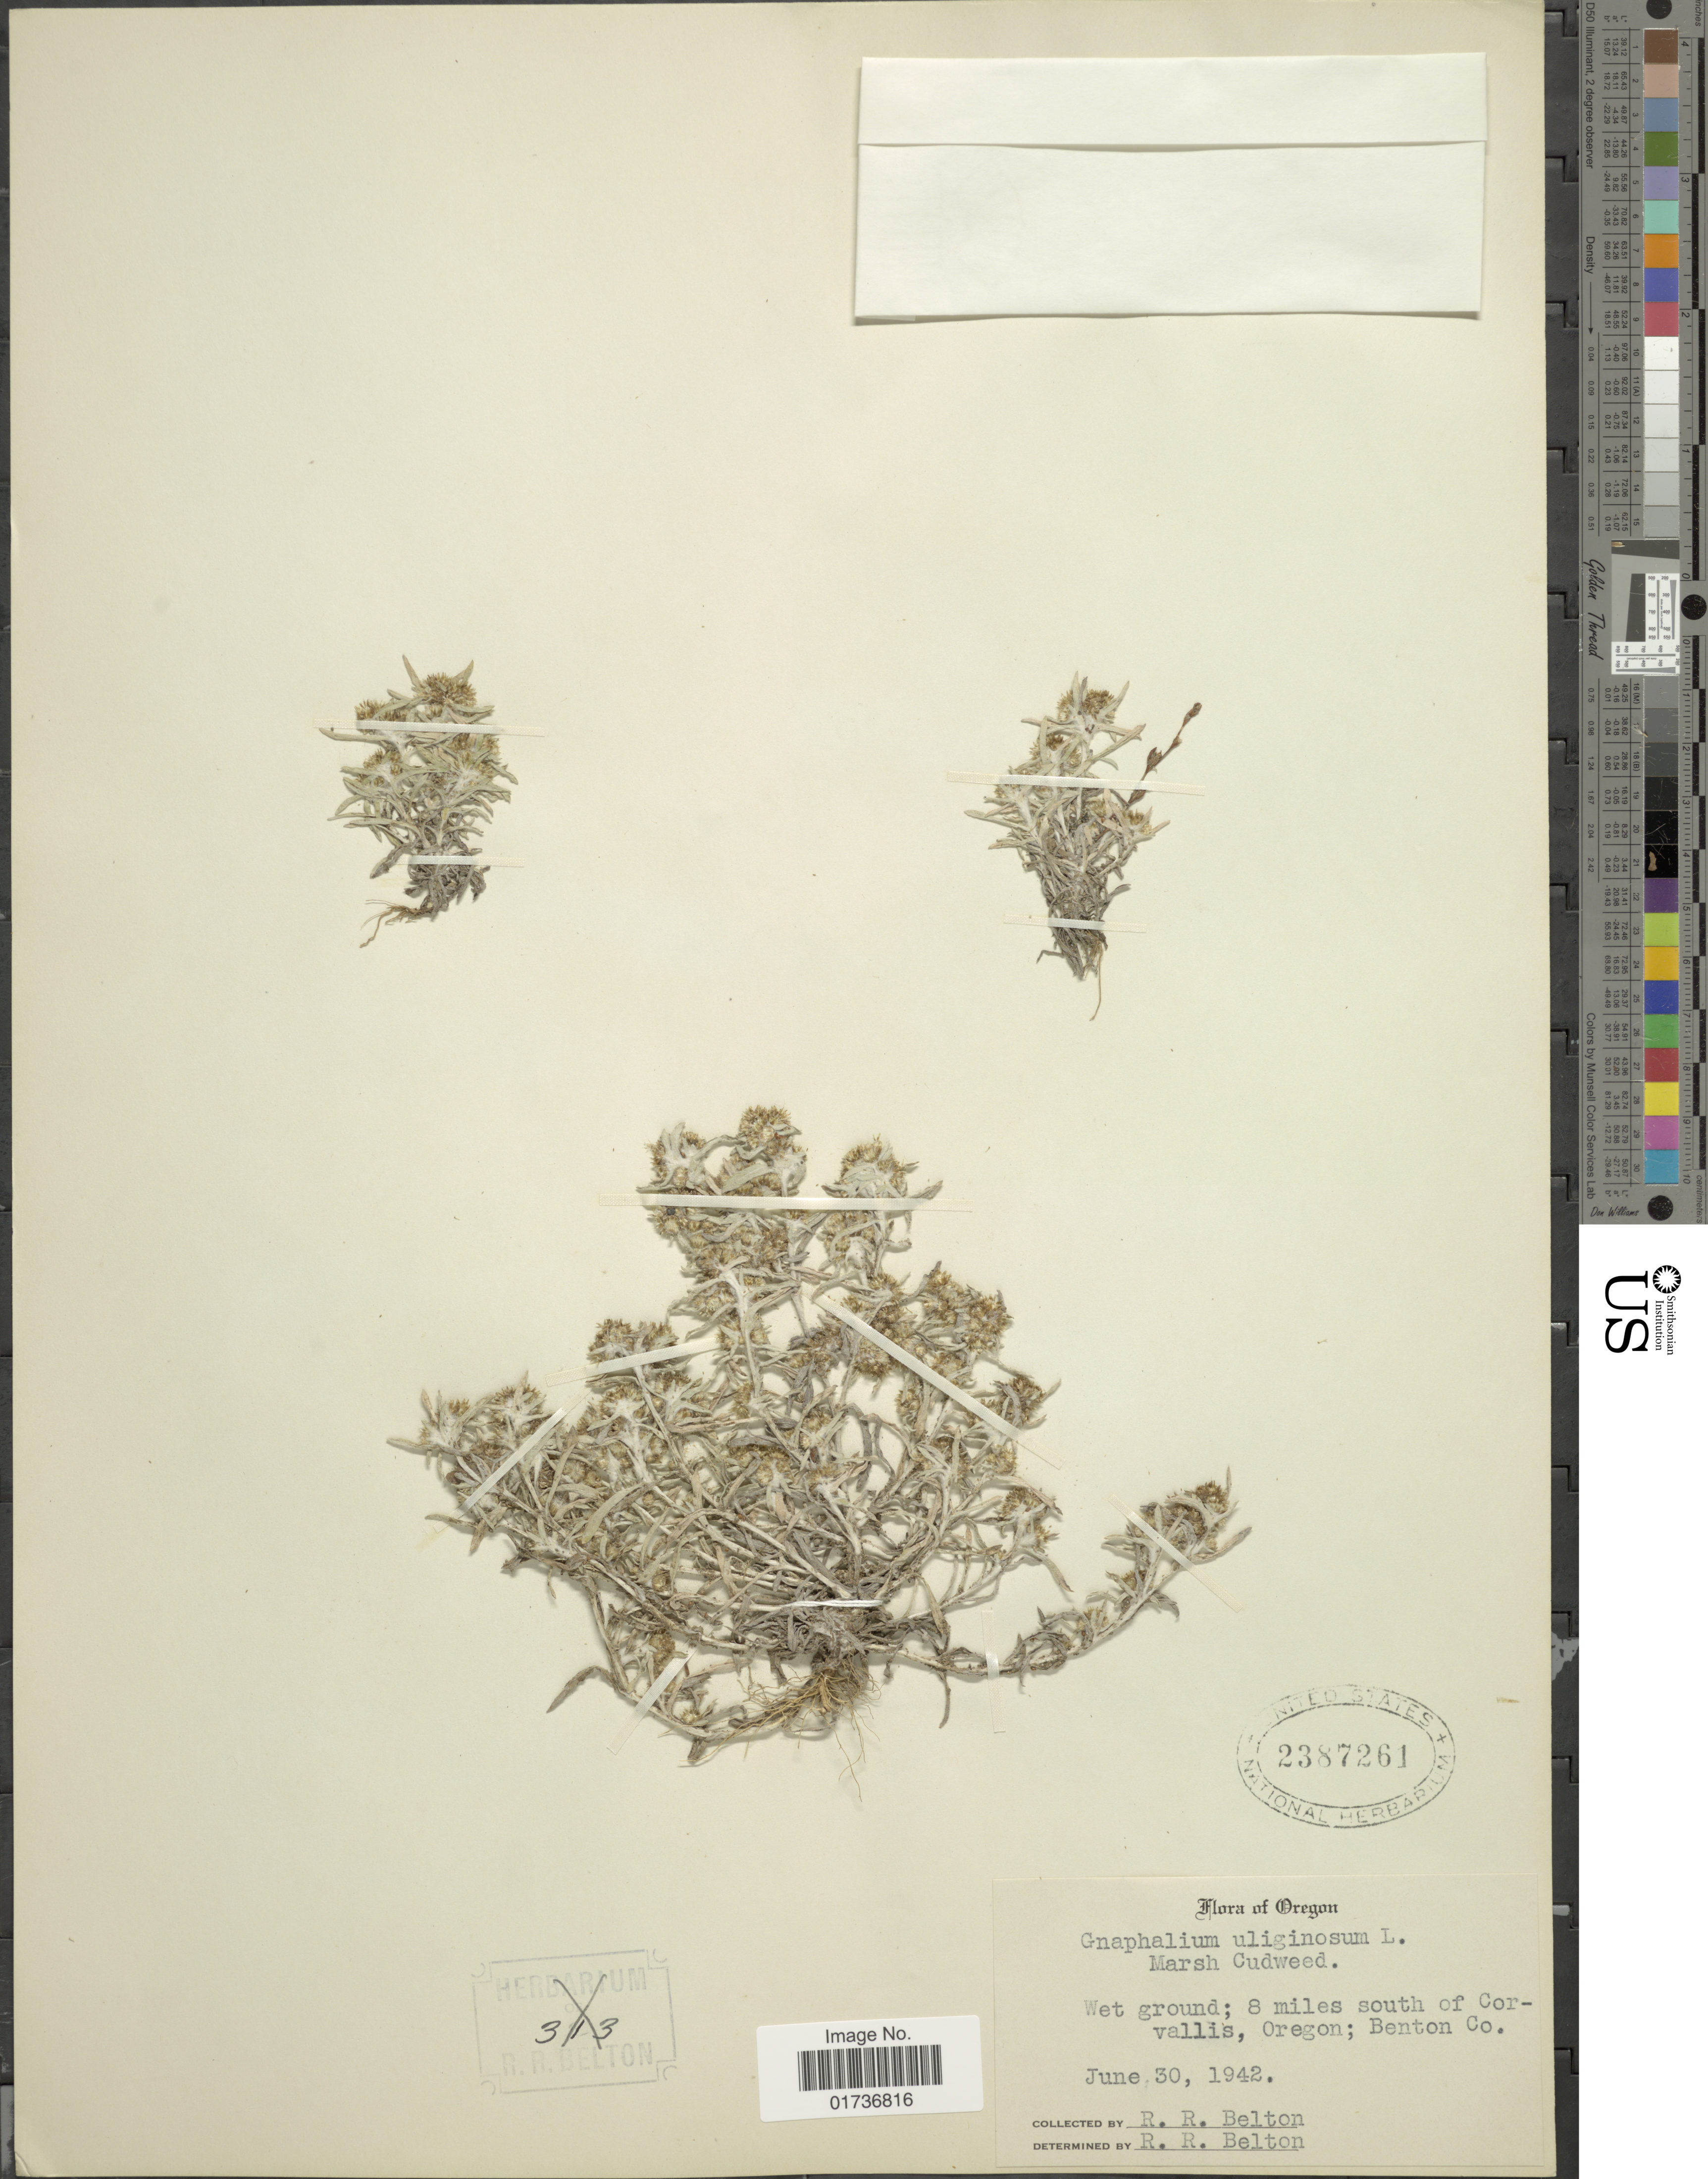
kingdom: Plantae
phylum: Tracheophyta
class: Magnoliopsida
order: Asterales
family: Asteraceae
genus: Gnaphalium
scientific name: Gnaphalium uliginosum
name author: L.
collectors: R. Belton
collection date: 1942-06-30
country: United States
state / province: Oregon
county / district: Benton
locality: Wet ground; 8 miles south of Corvallis, Oregon; Benton Co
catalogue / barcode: US 2387261